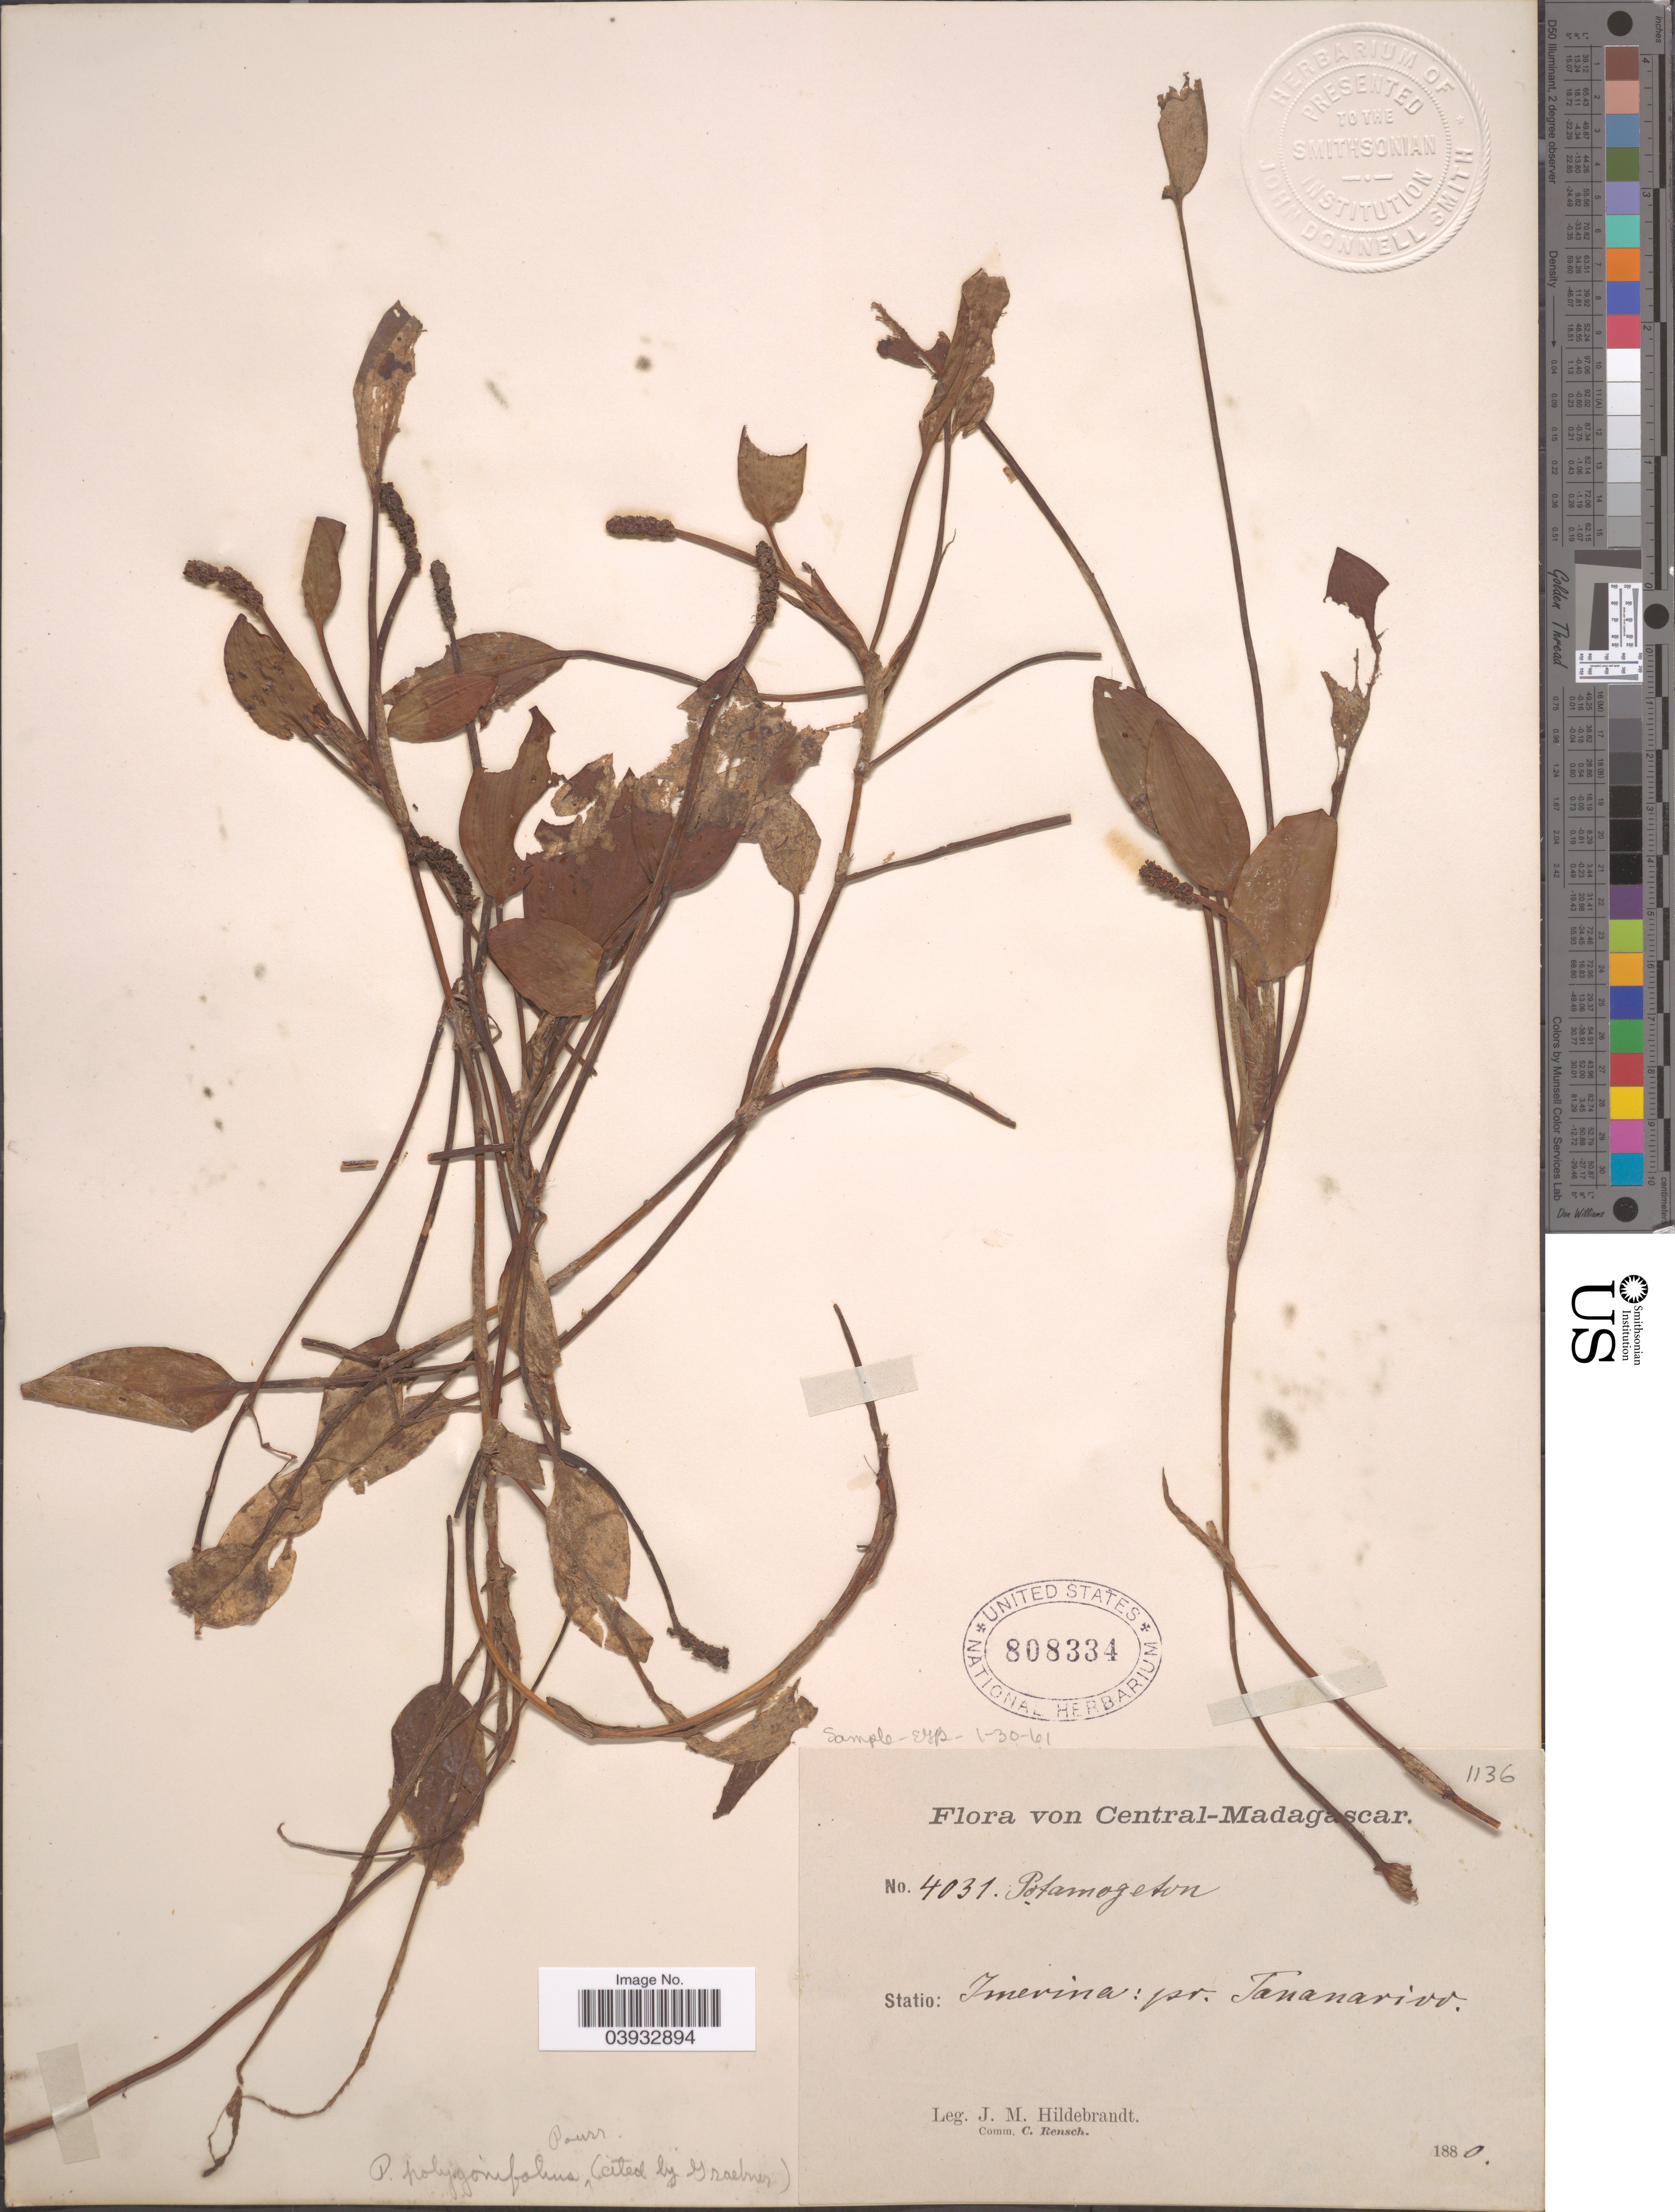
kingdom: Plantae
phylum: Tracheophyta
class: Liliopsida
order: Alismatales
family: Potamogetonaceae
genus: Potamogeton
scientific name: Potamogeton polygonifolius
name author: Pourr.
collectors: J. Hildebrandt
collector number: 4031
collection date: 1880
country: Madagascar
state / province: Analamanga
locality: Central-Madagascar. Statio: Imevina: pr. Tananarivo.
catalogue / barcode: US 808334